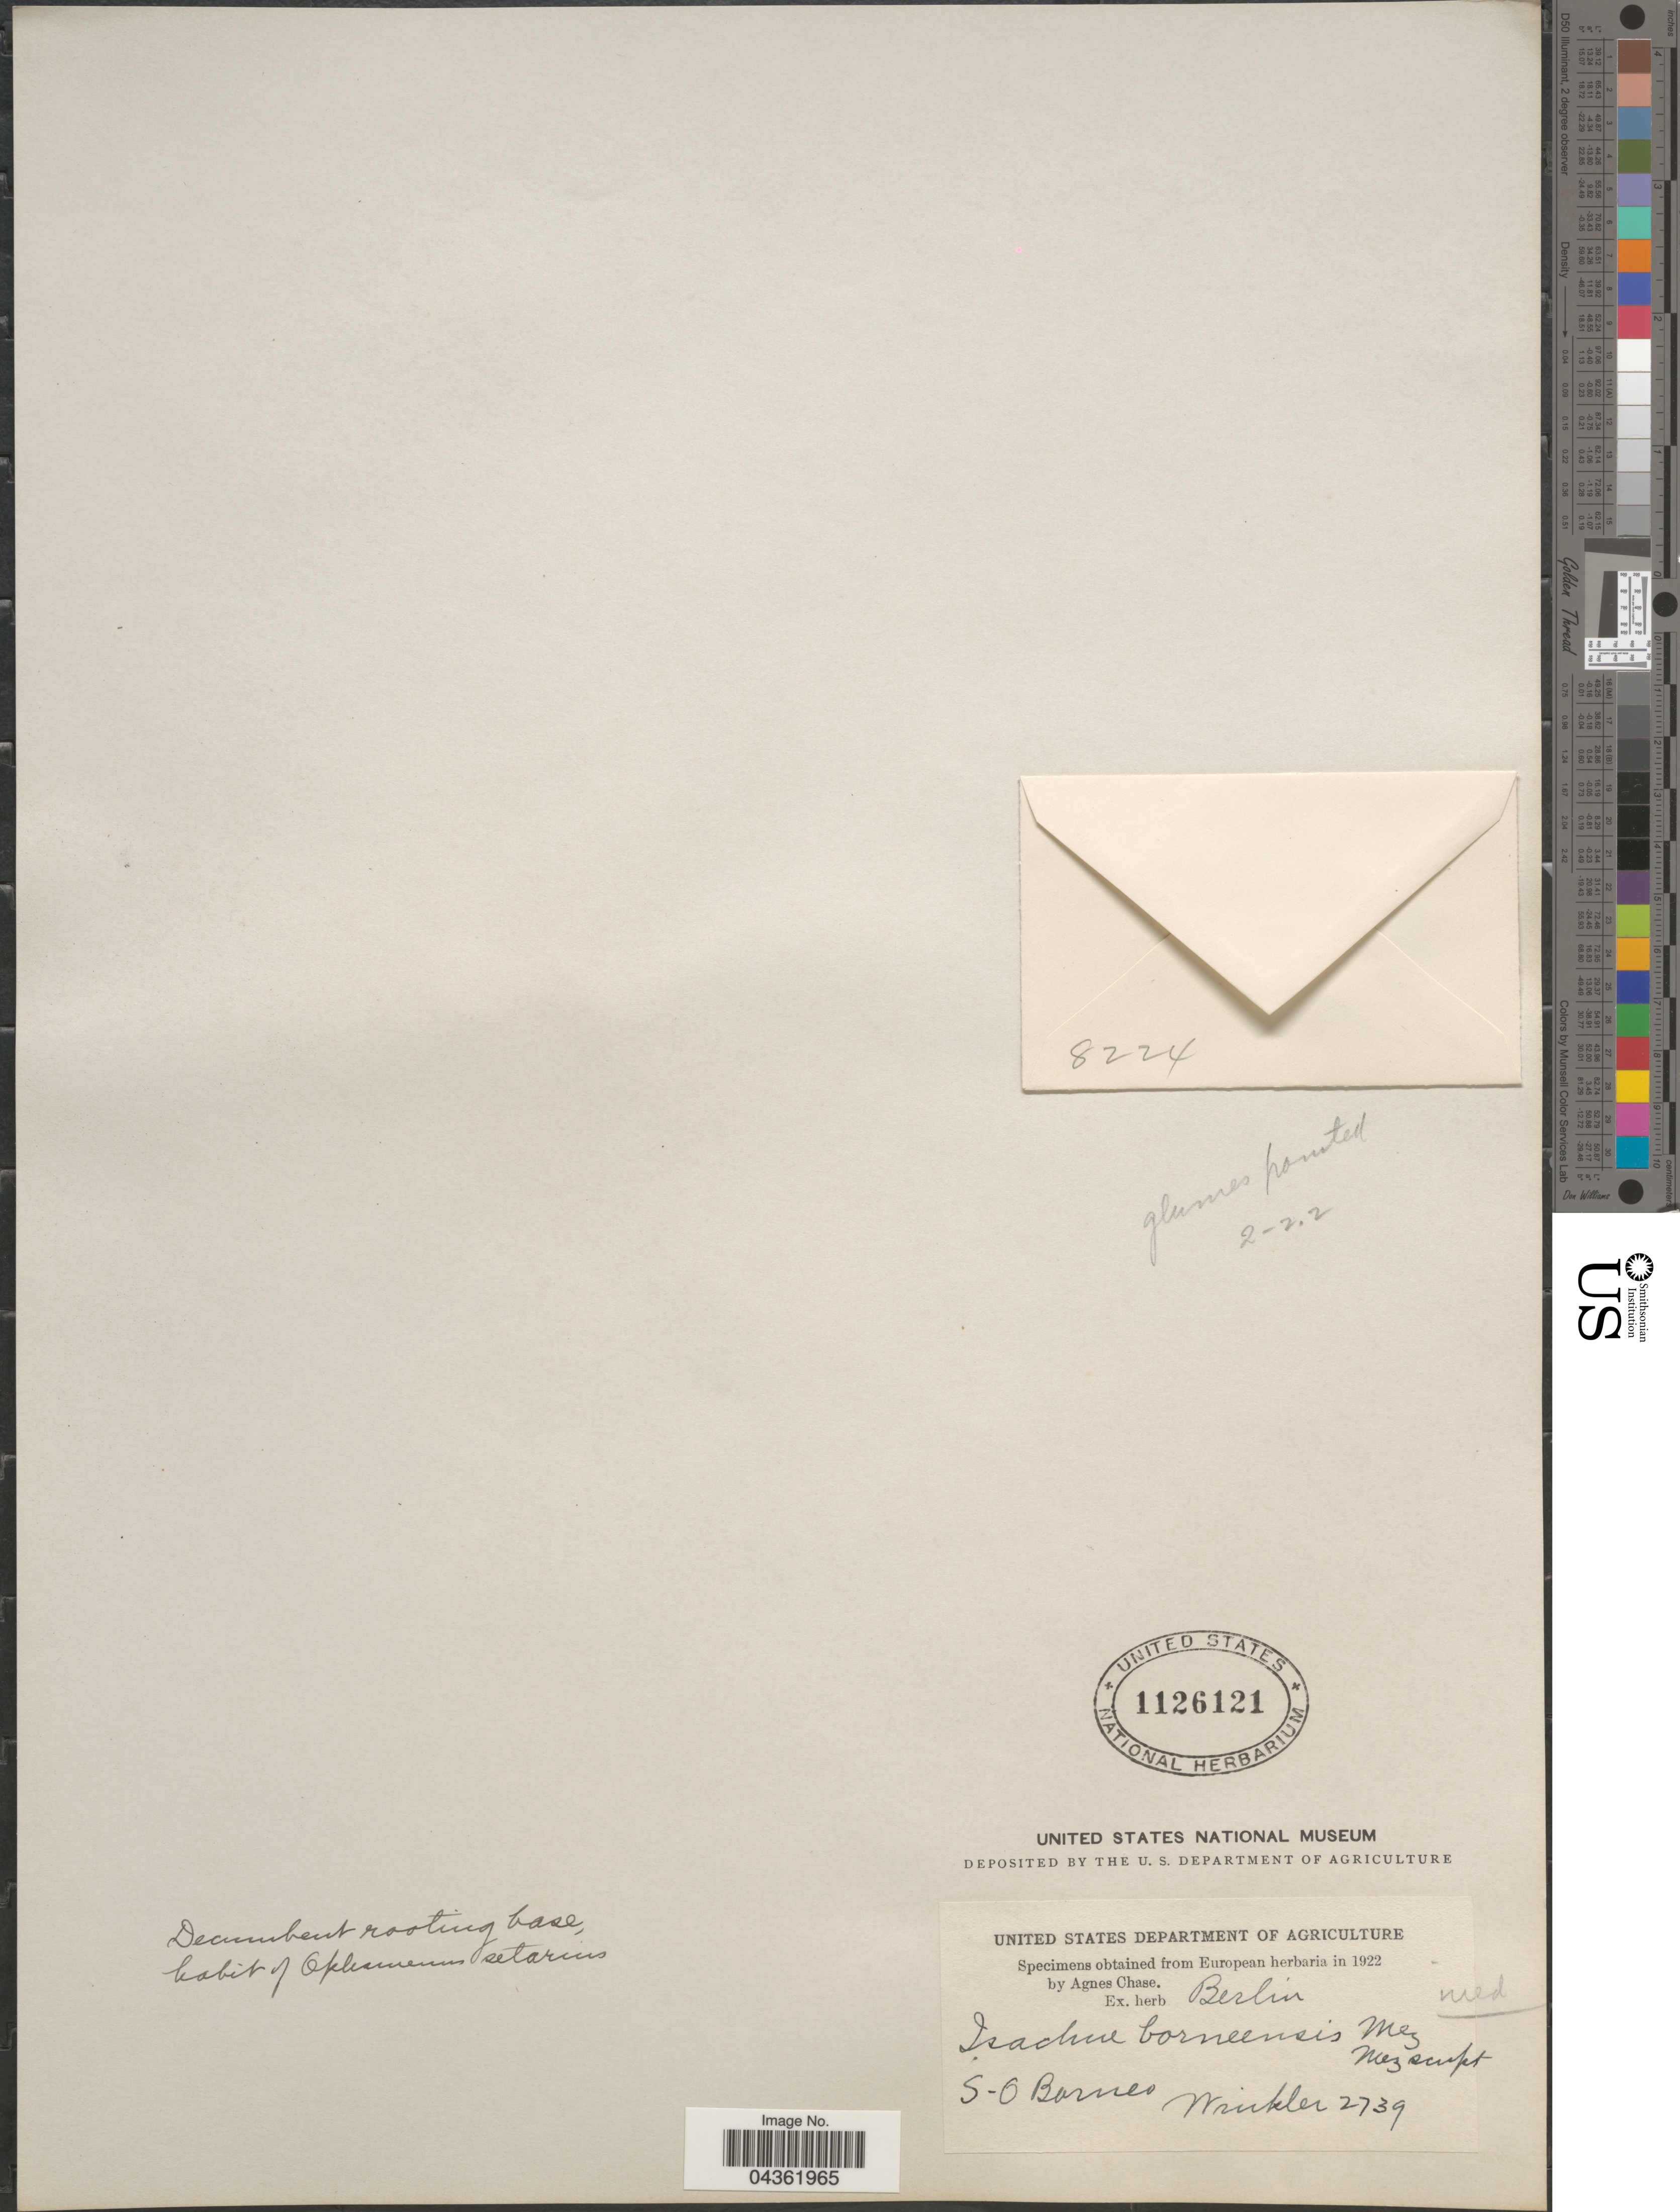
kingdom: Plantae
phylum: Tracheophyta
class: Liliopsida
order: Poales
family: Poaceae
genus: Isachne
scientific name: Isachne sp.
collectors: -. Winkler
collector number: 2739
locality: S-O Borneo.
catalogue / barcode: US 1126121